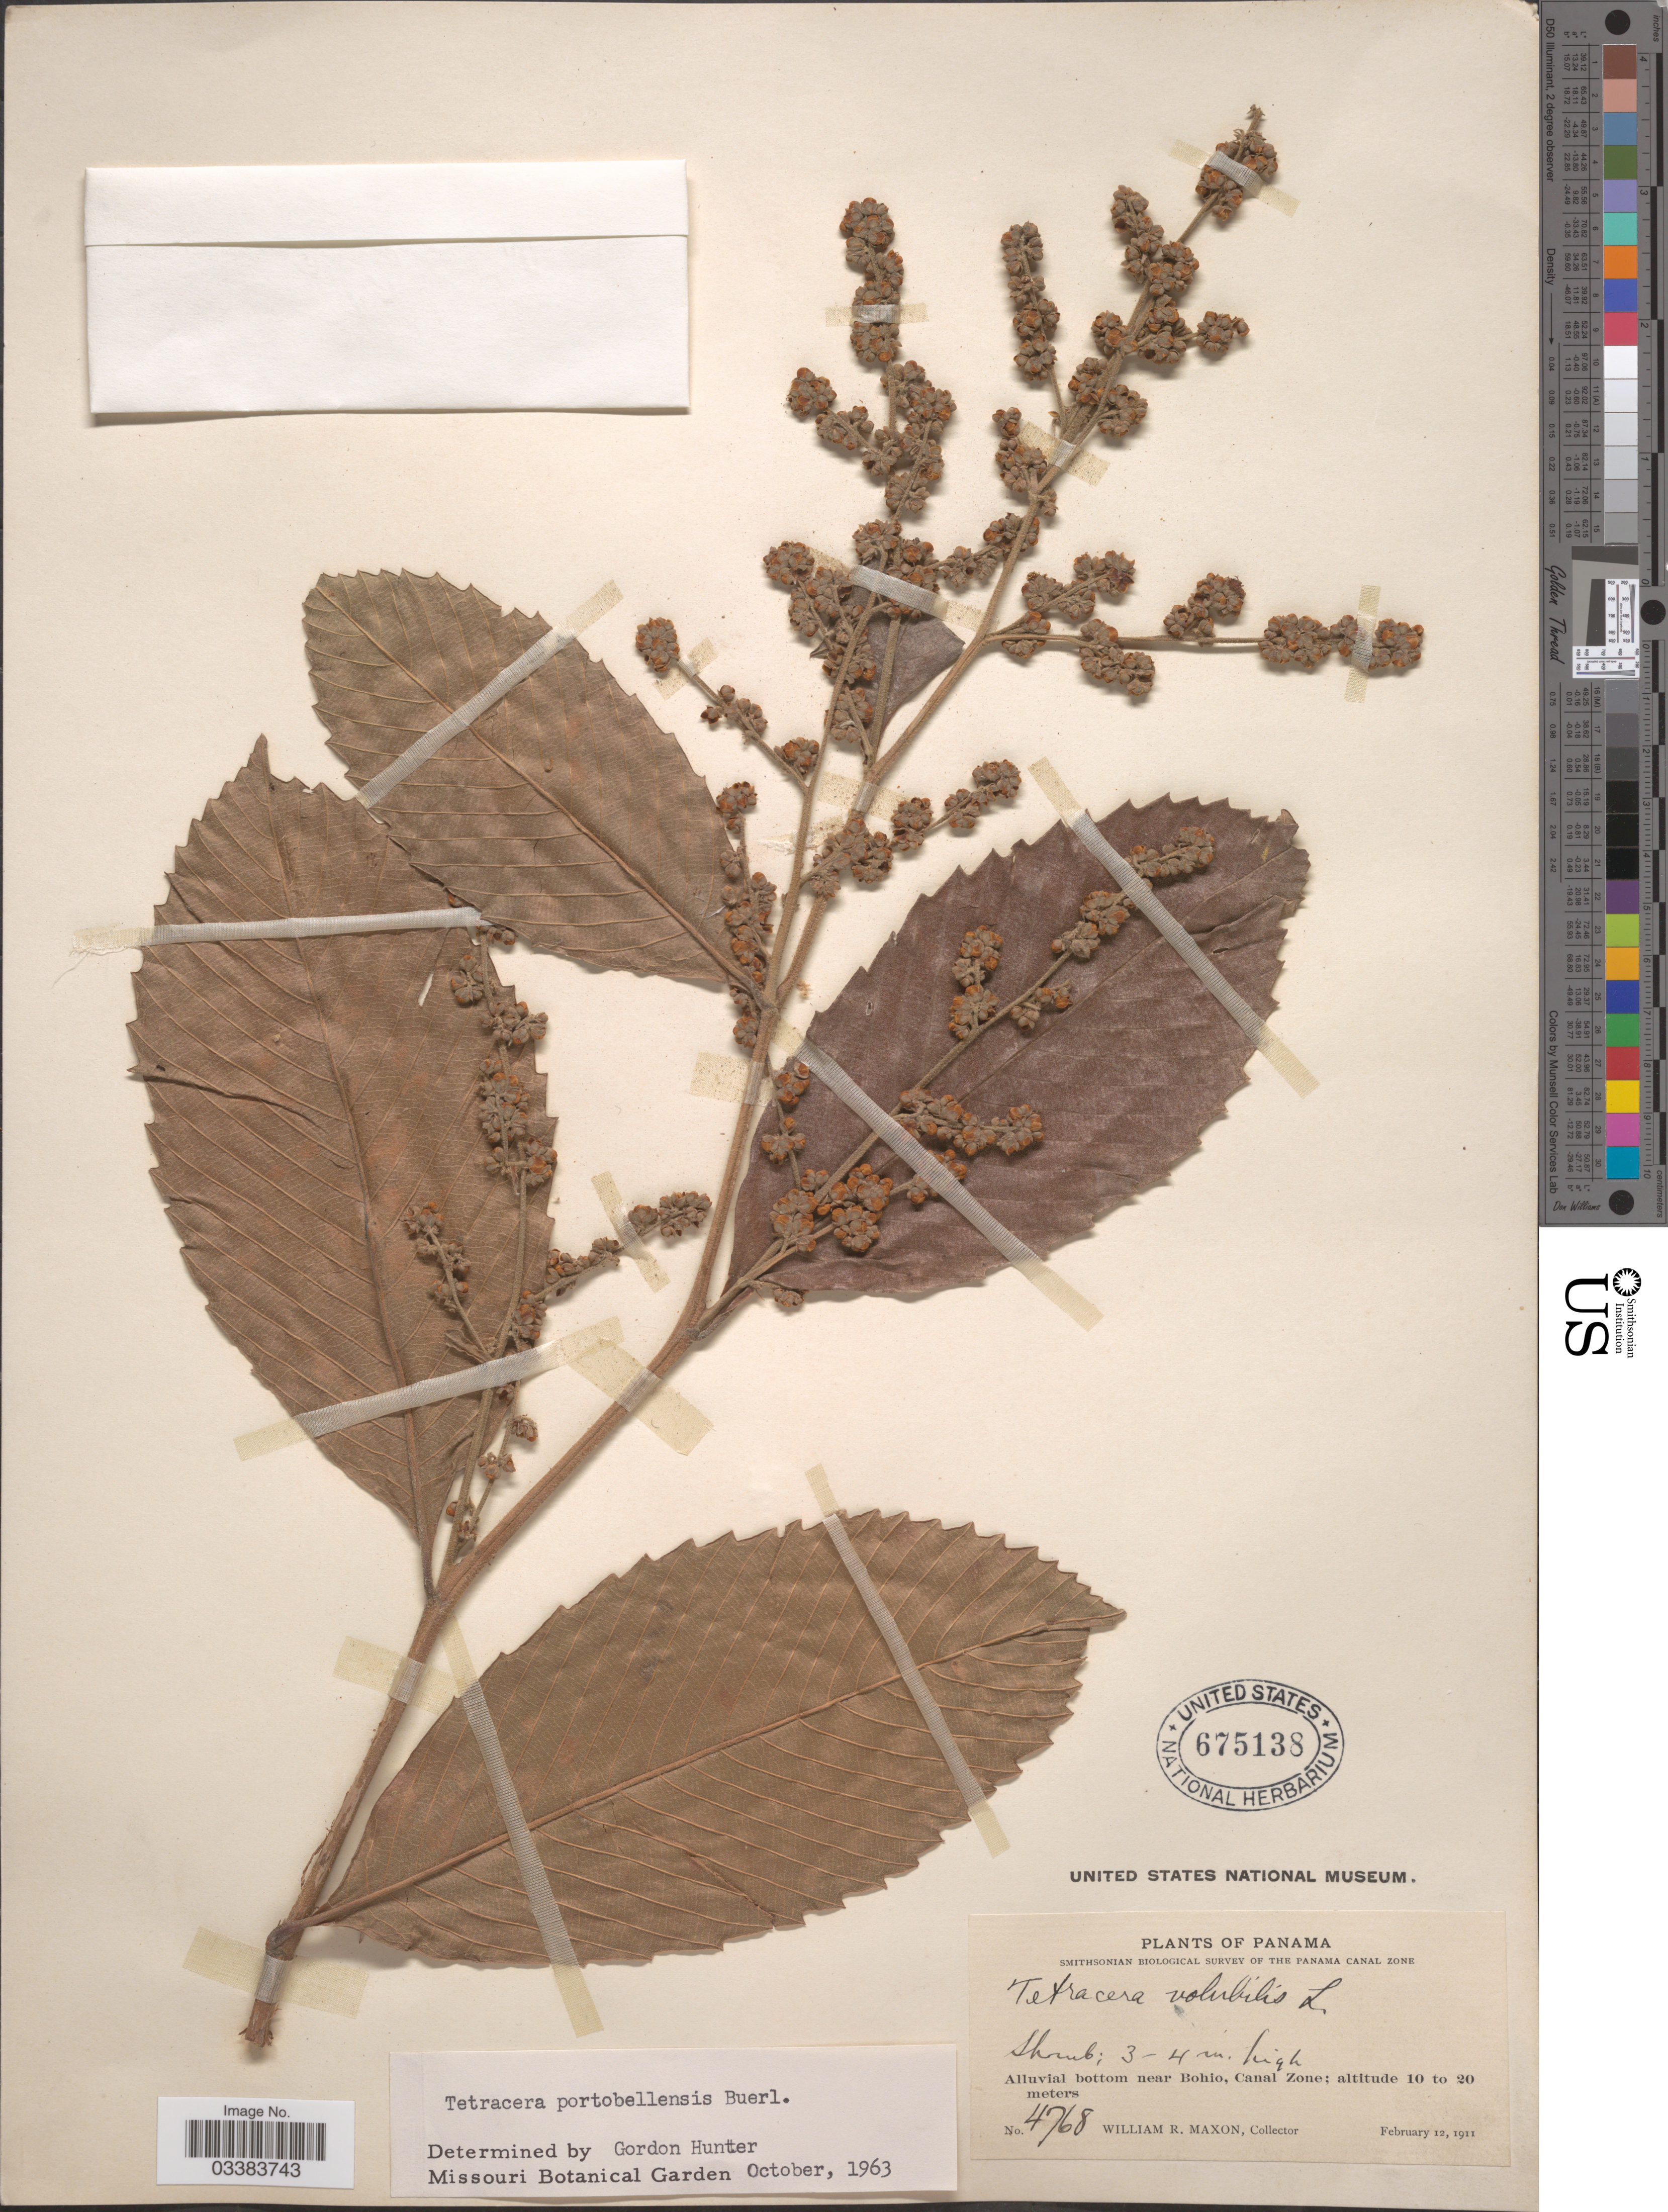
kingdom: Plantae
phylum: Tracheophyta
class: Magnoliopsida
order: Dilleniales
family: Dilleniaceae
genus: Tetracera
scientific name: Tetracera portobellensis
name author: Beurl.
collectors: W. R. Maxon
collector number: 4768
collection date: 1911-02-12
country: Panama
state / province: Colón / Panamá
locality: Alluvial bottom near Bohio, Canal Zone.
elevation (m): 10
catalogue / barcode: US 675138